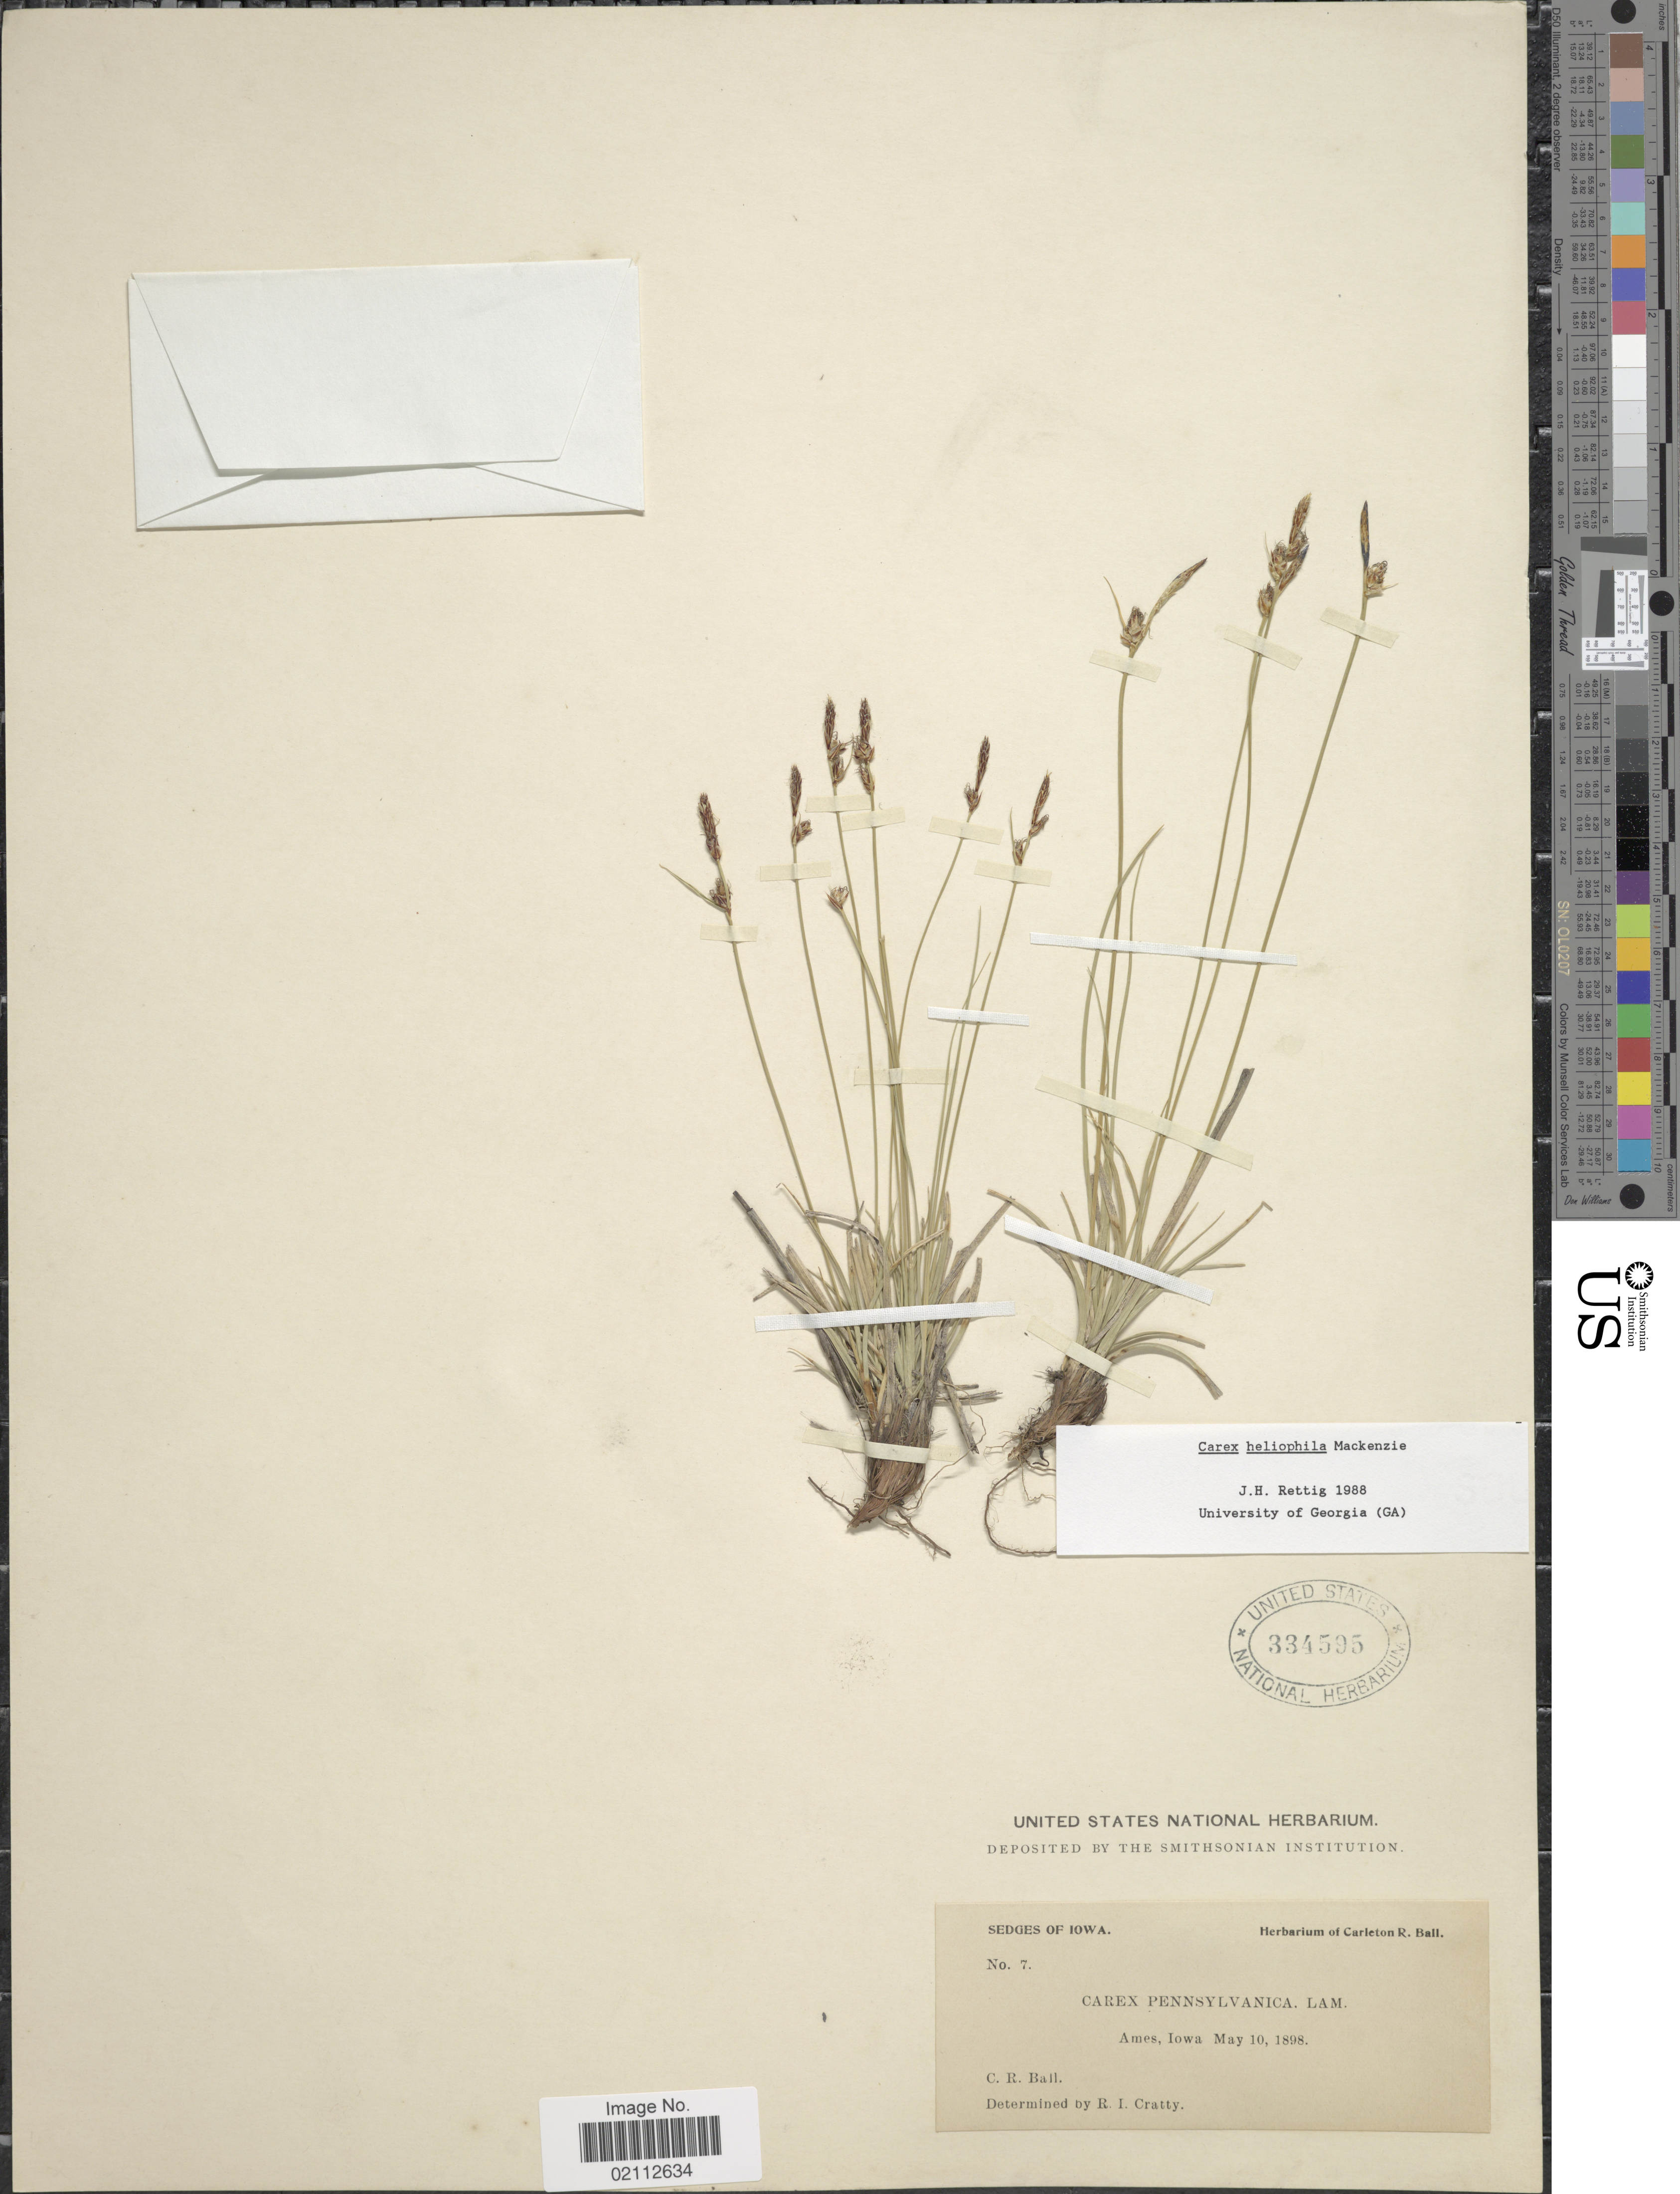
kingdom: Plantae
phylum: Tracheophyta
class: Liliopsida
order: Poales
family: Cyperaceae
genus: Carex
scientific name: Carex heliophila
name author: Mack.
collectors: C. R. Ball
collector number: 7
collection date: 1898-05-10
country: United States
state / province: Iowa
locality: Ames.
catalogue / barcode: US 334595